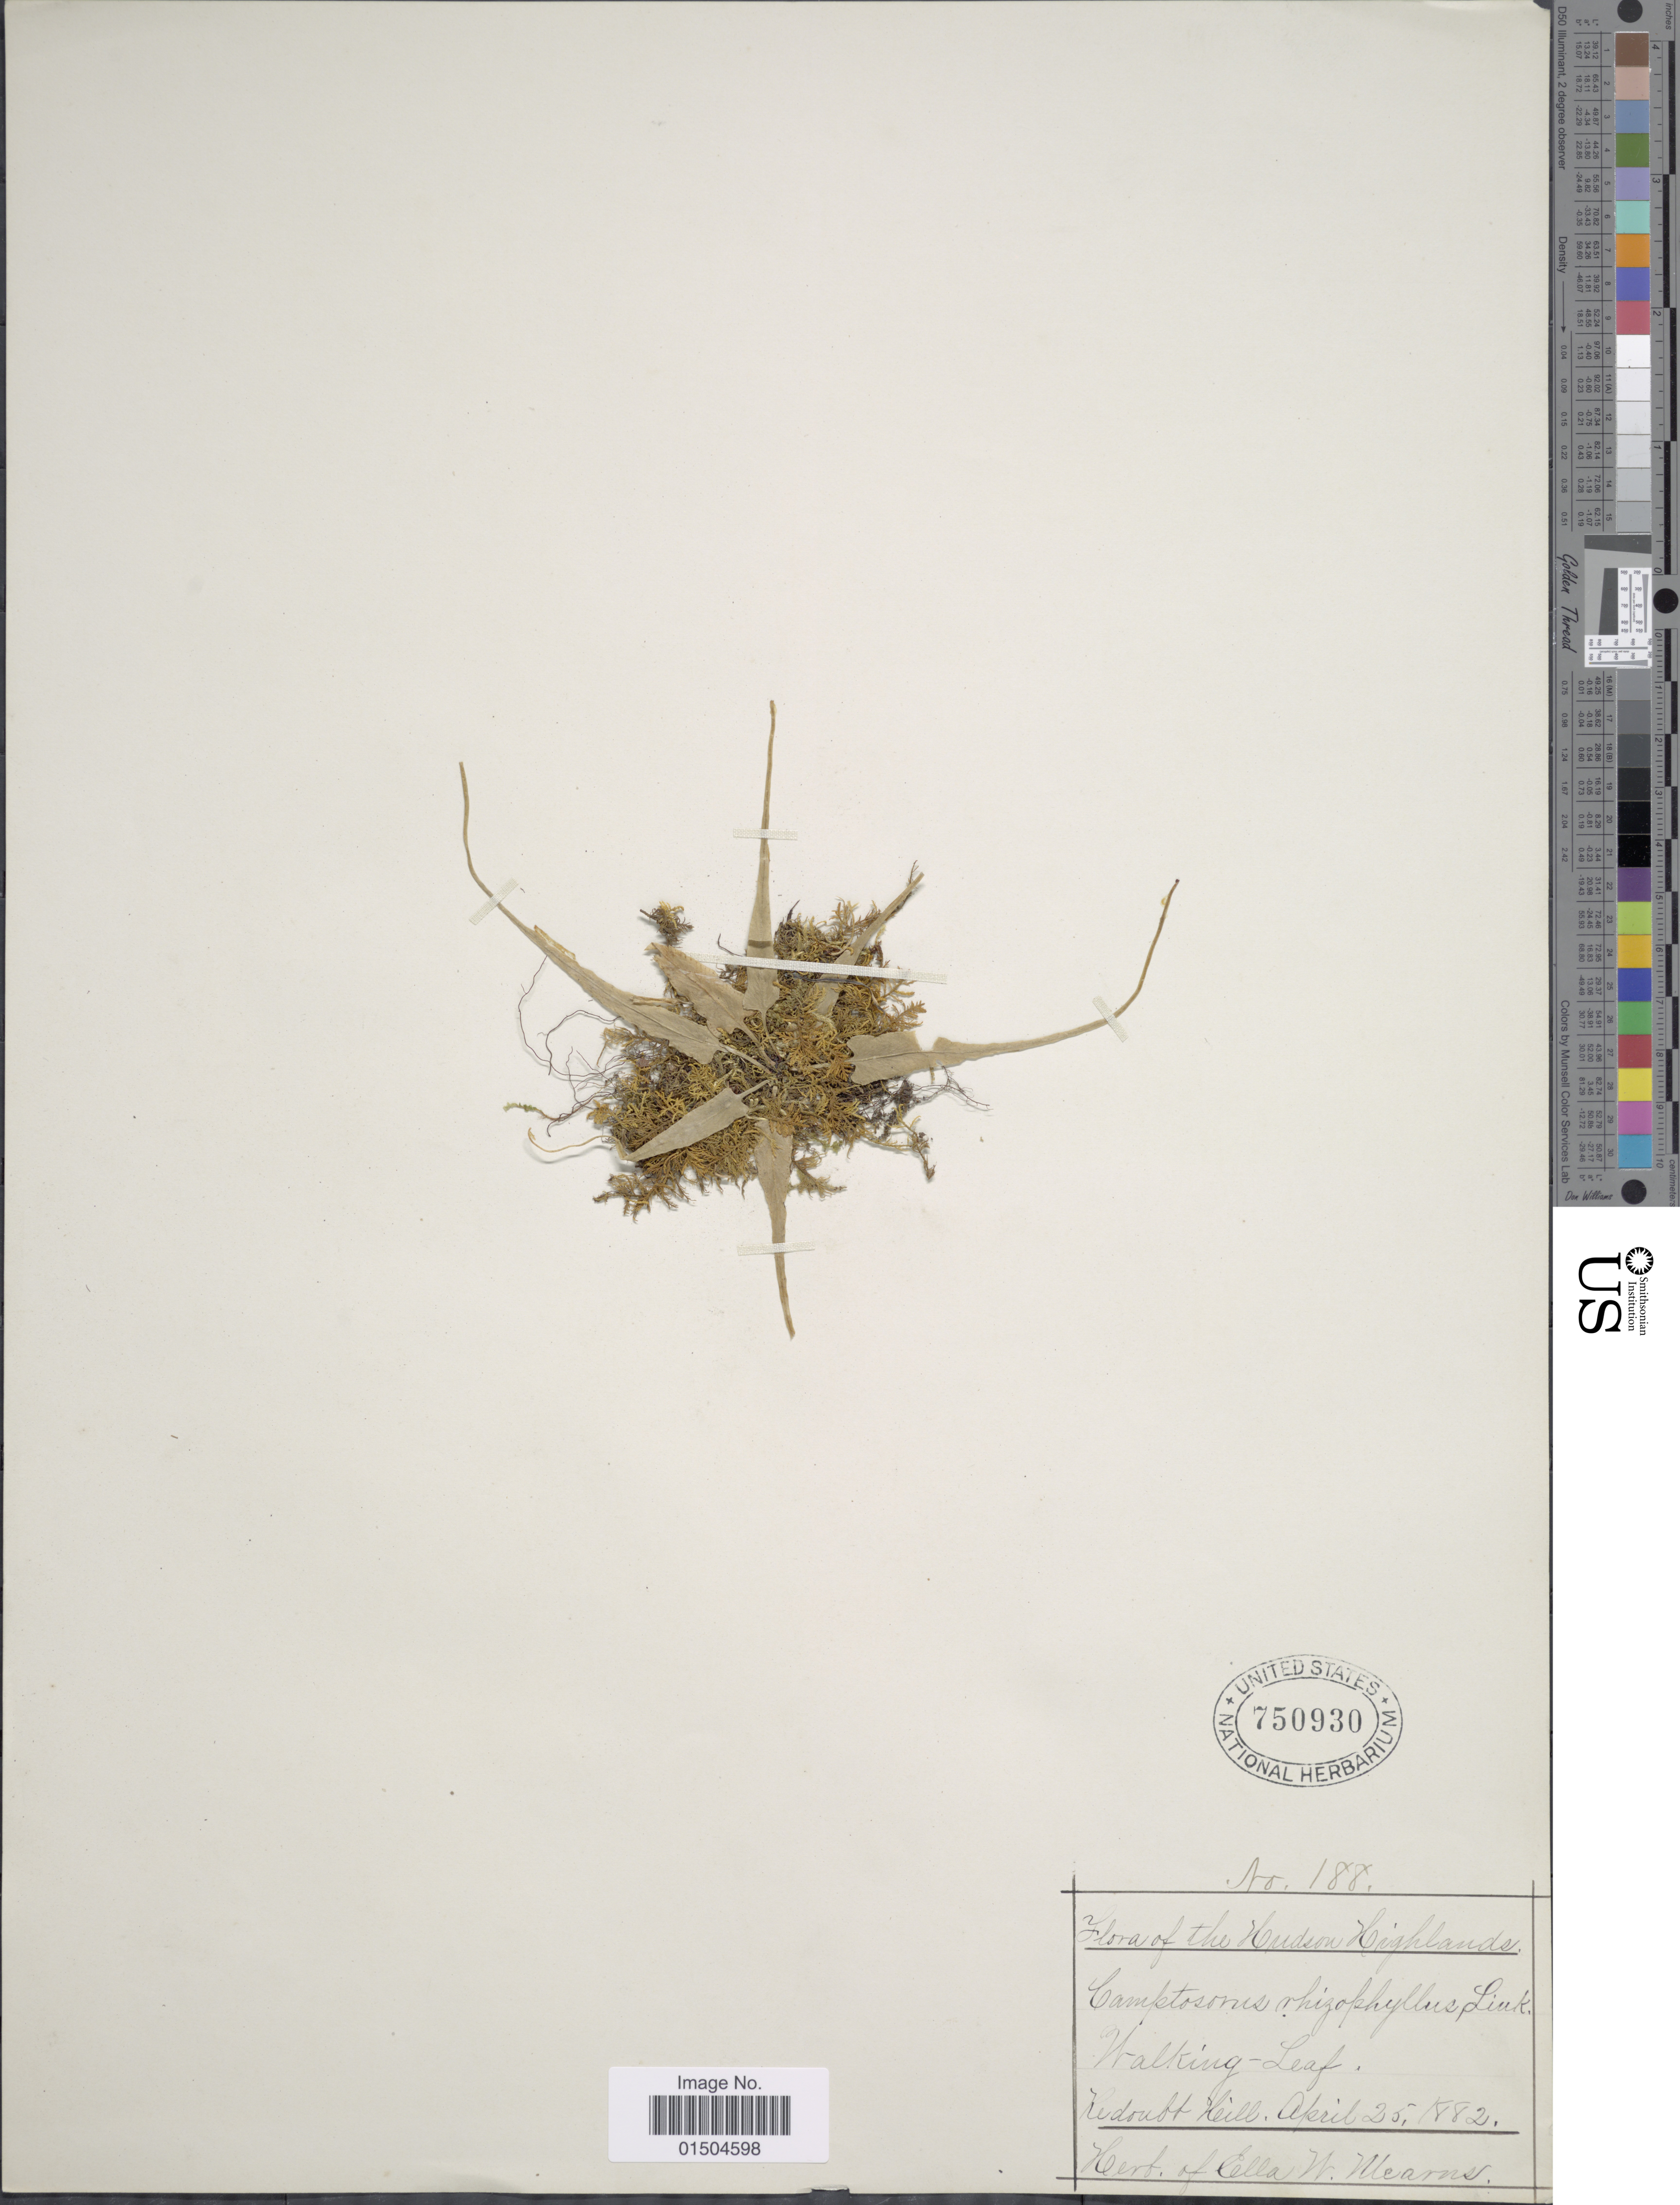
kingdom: Plantae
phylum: Tracheophyta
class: Polypodiopsida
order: Polypodiales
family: Aspleniaceae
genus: Asplenium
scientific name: Asplenium rhizophyllum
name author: L.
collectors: ex herb. Ella W. Mearns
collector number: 188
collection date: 1882-04-25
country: United States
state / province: New York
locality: Hudson Highlands. Walking-Leaf. Redoubt Hill.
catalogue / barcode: US 750930